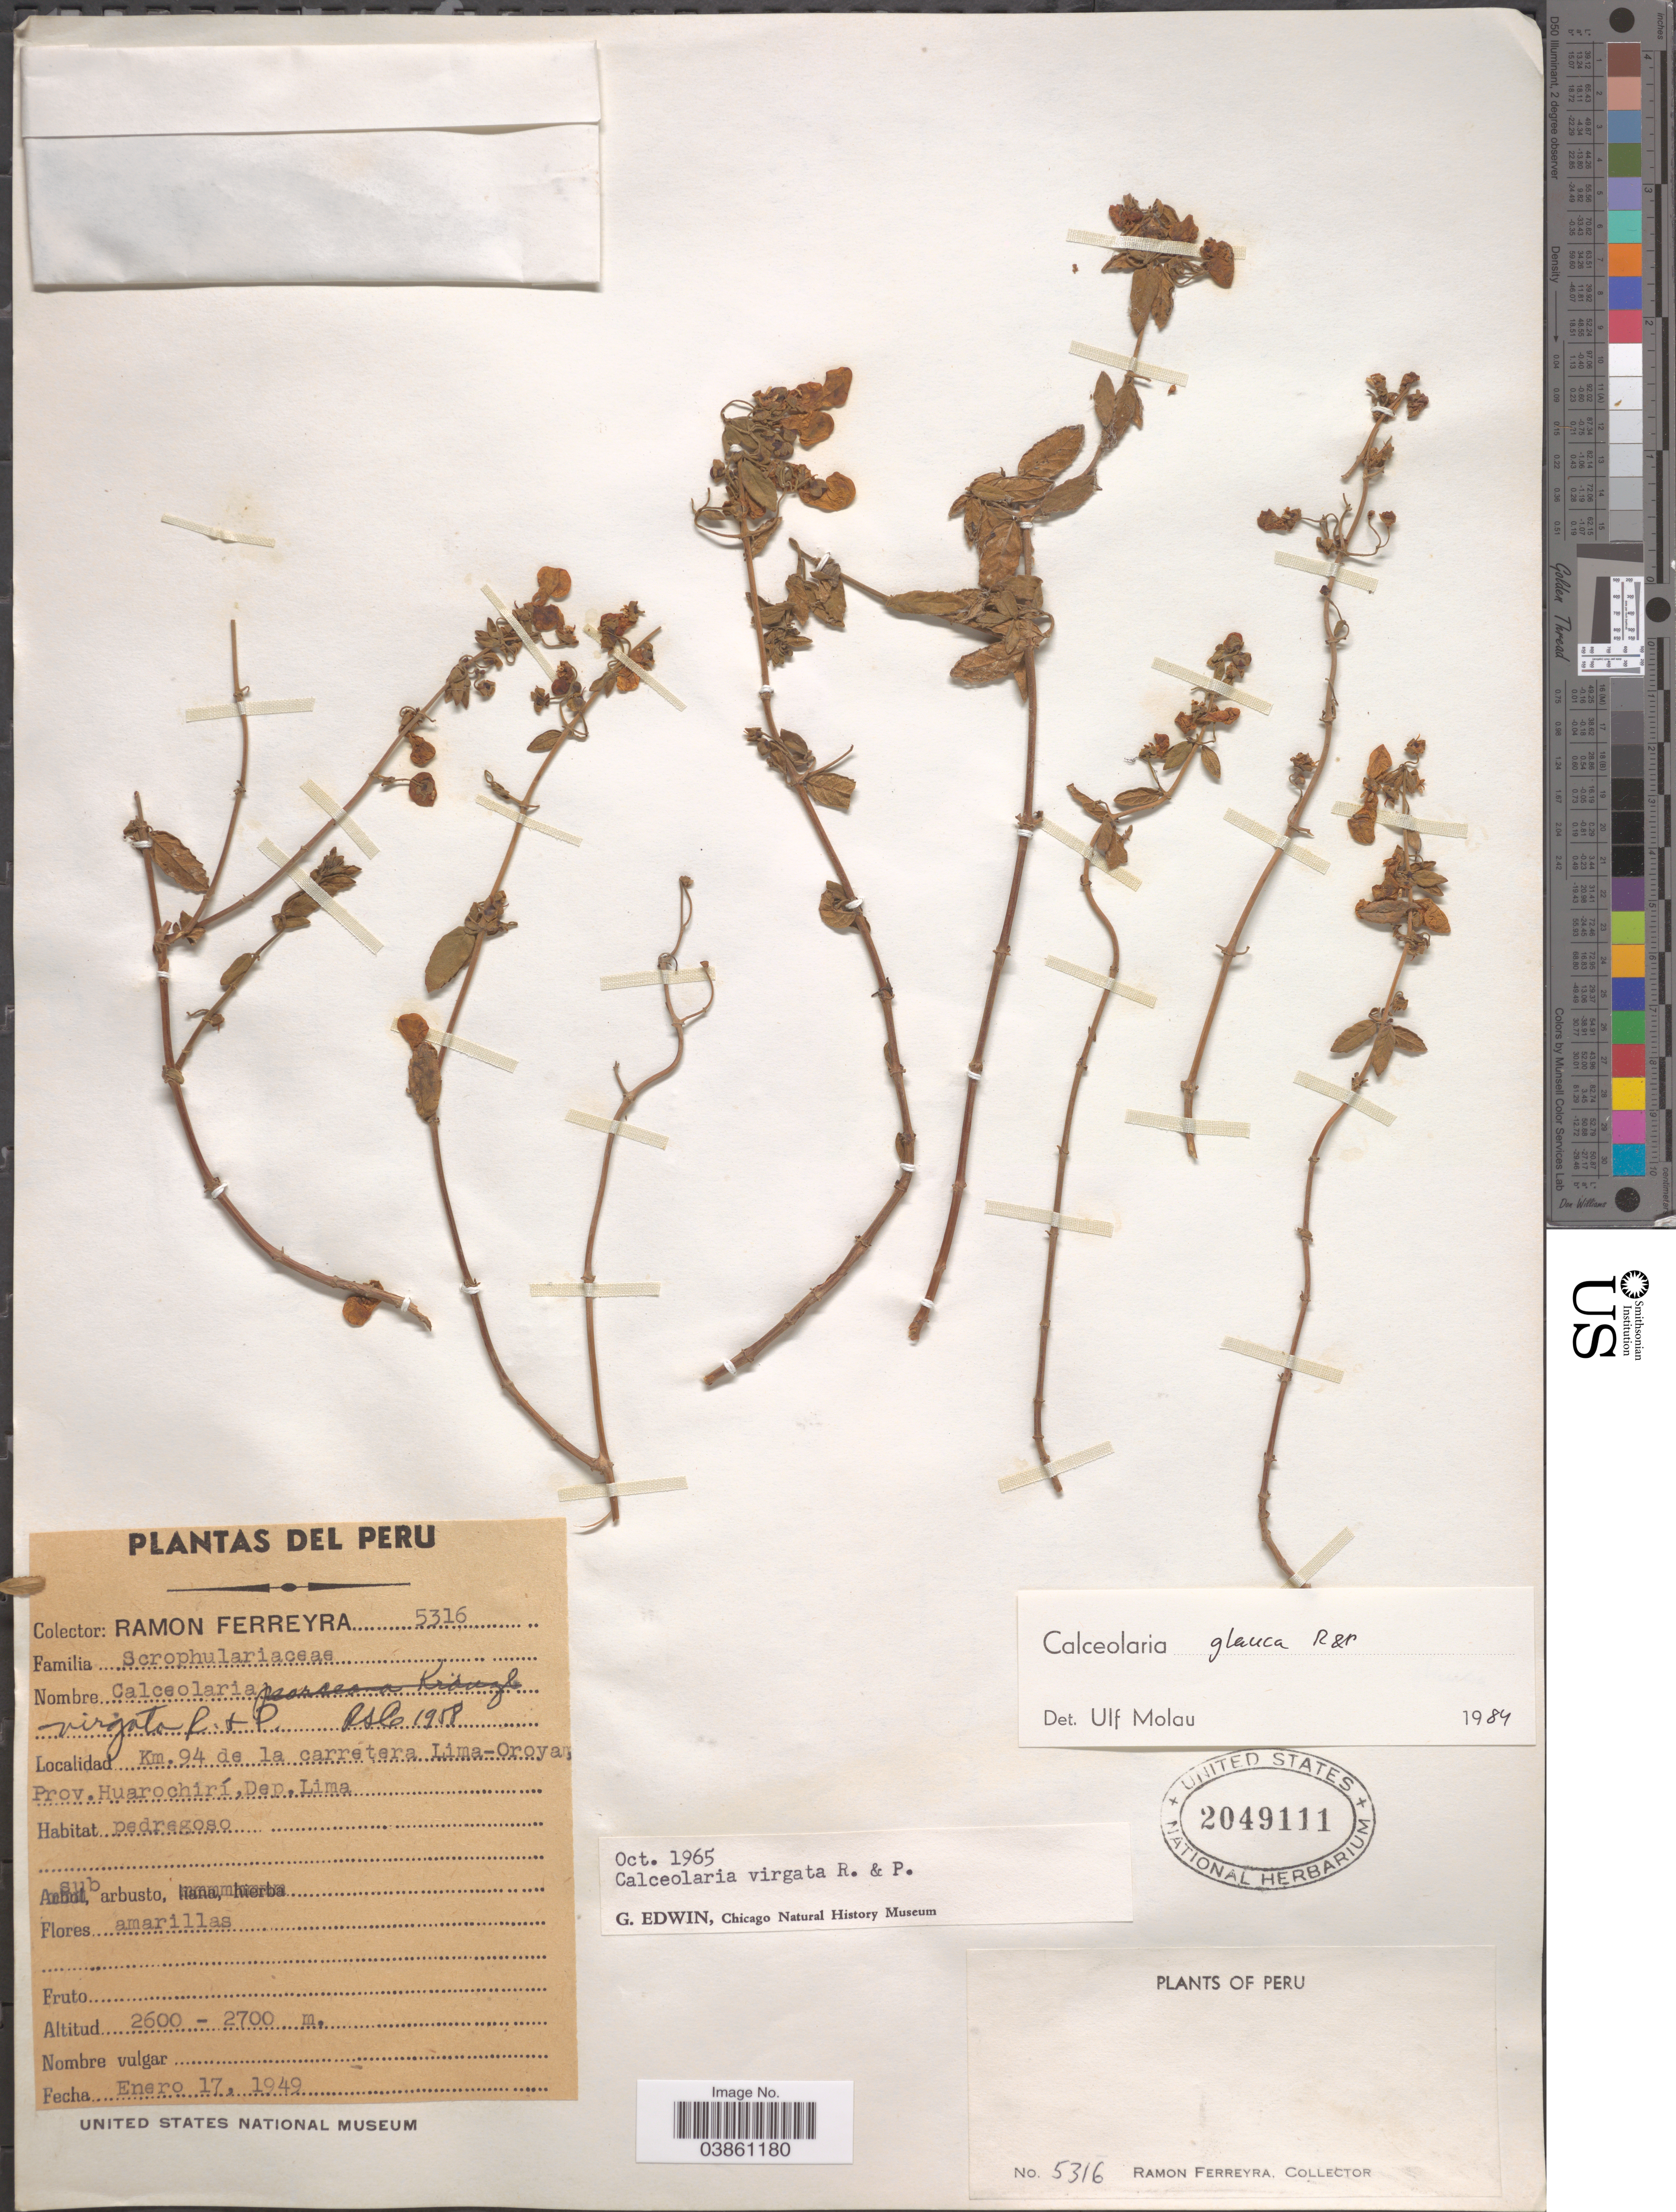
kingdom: Plantae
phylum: Tracheophyta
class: Magnoliopsida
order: Lamiales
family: Calceolariaceae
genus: Calceolaria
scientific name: Calceolaria glauca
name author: Ruiz & Pav.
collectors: R. A. Ferreyra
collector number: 5316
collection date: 1949-01-17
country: Peru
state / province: Lima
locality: Km.94 de la carretera Lima-Oroya, Prov. Huarochirí,Dep. Lima.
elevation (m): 2600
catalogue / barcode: US 2049111